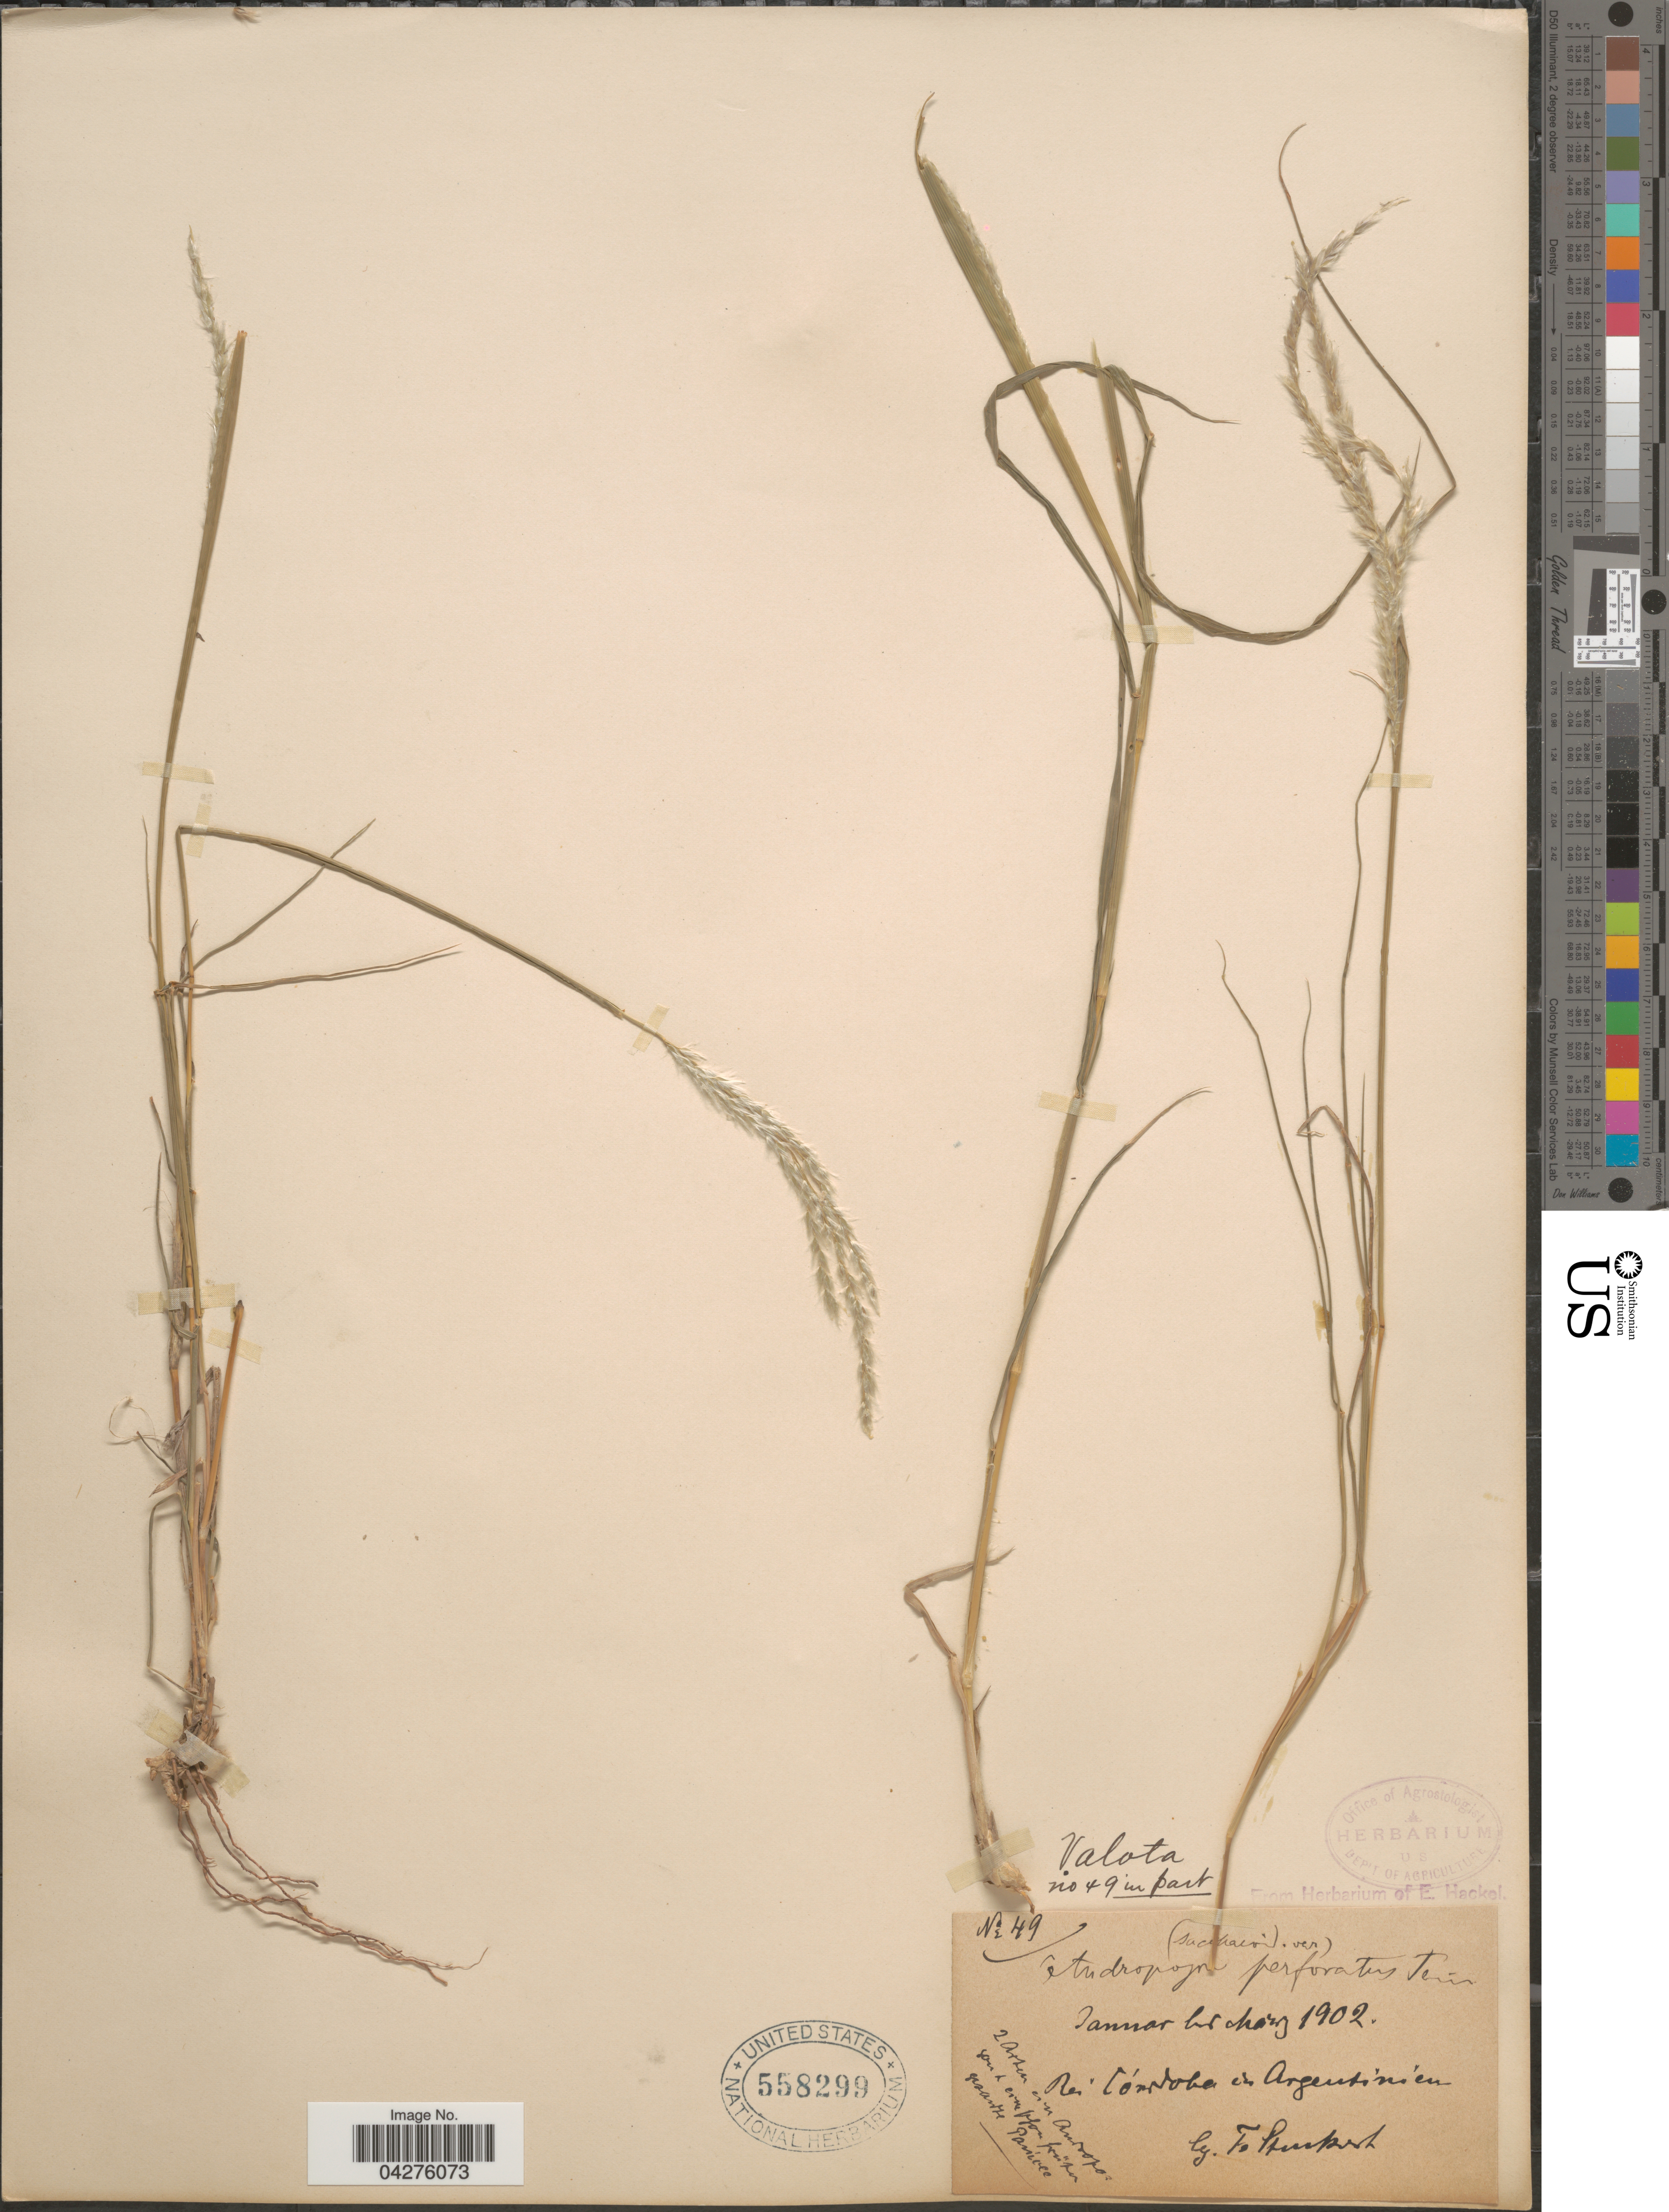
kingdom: Plantae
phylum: Tracheophyta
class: Liliopsida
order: Poales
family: Poaceae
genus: Digitaria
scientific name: Digitaria californica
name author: (Benth.) Henr.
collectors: T. Stuckert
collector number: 49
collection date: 1902-03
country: Argentina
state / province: Cordoba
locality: Bei Córdoba.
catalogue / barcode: US 558299